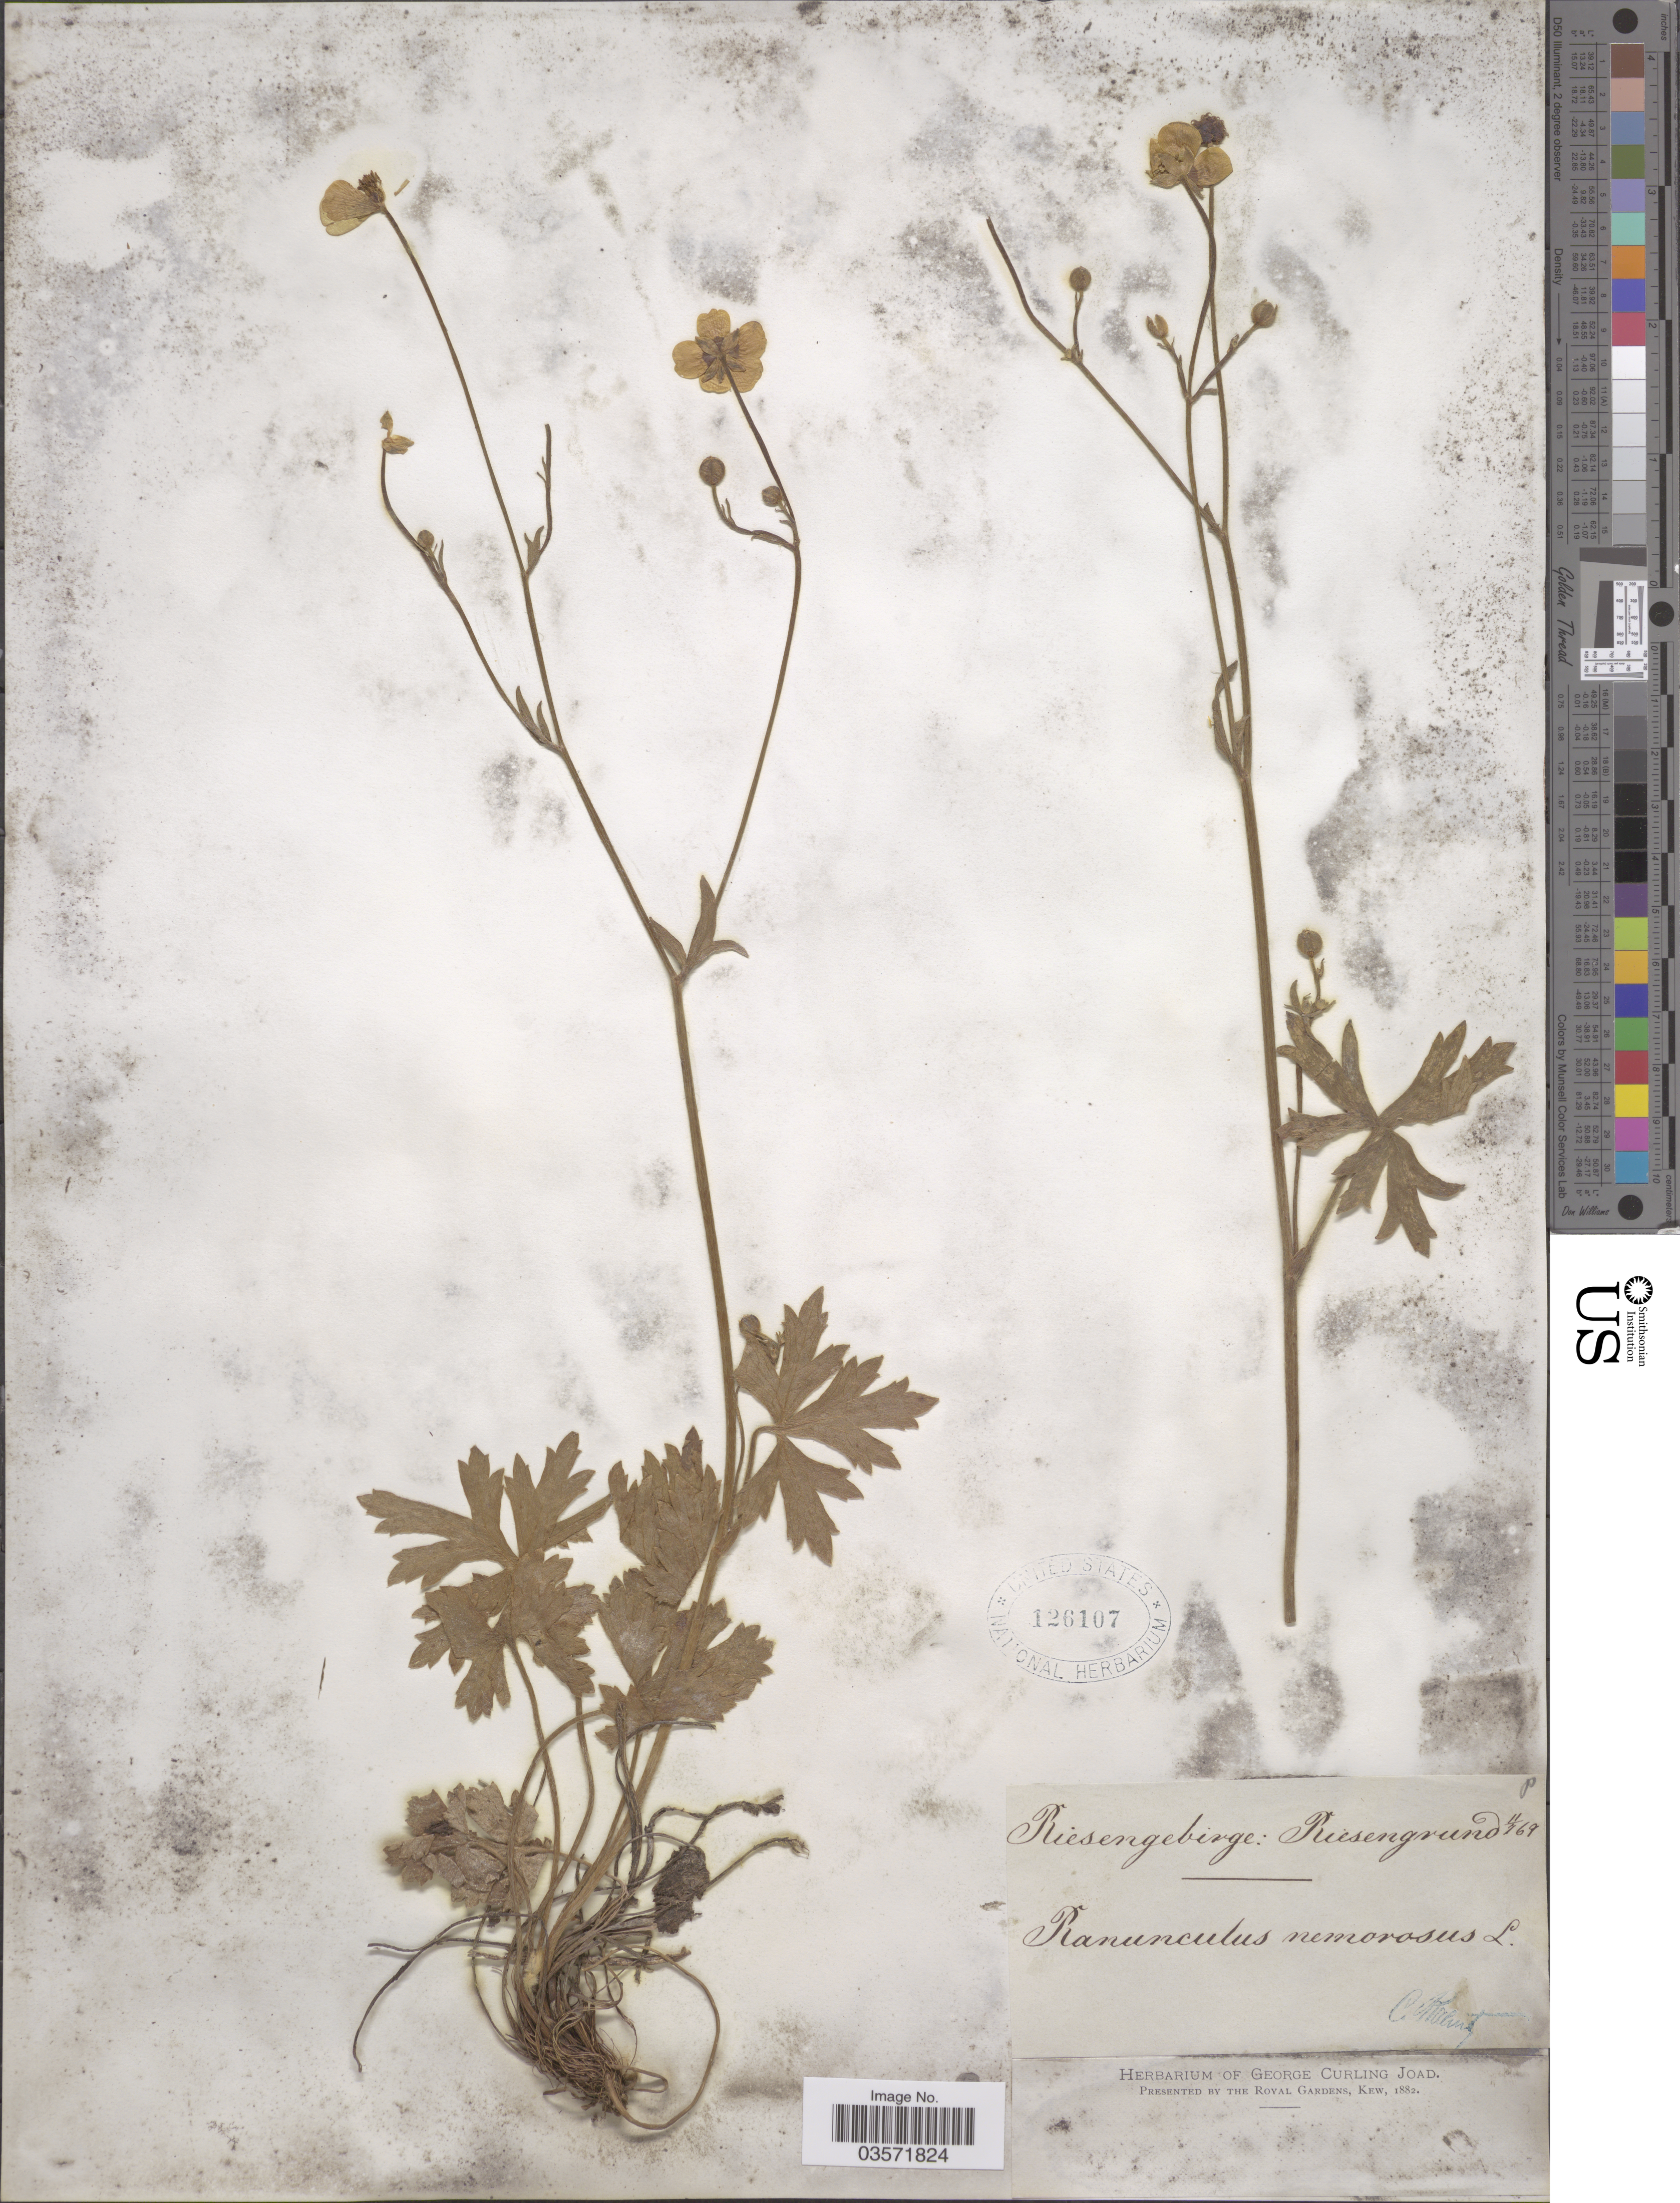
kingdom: Plantae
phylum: Tracheophyta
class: Magnoliopsida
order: Ranunculales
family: Ranunculaceae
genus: Ranunculus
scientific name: Ranunculus nemorosus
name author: DC.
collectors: C. Raenitz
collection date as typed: Transcribed d/m/y: 11/7/69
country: Czechia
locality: Riesengebirge: Riesengrund.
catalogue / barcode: US 126107